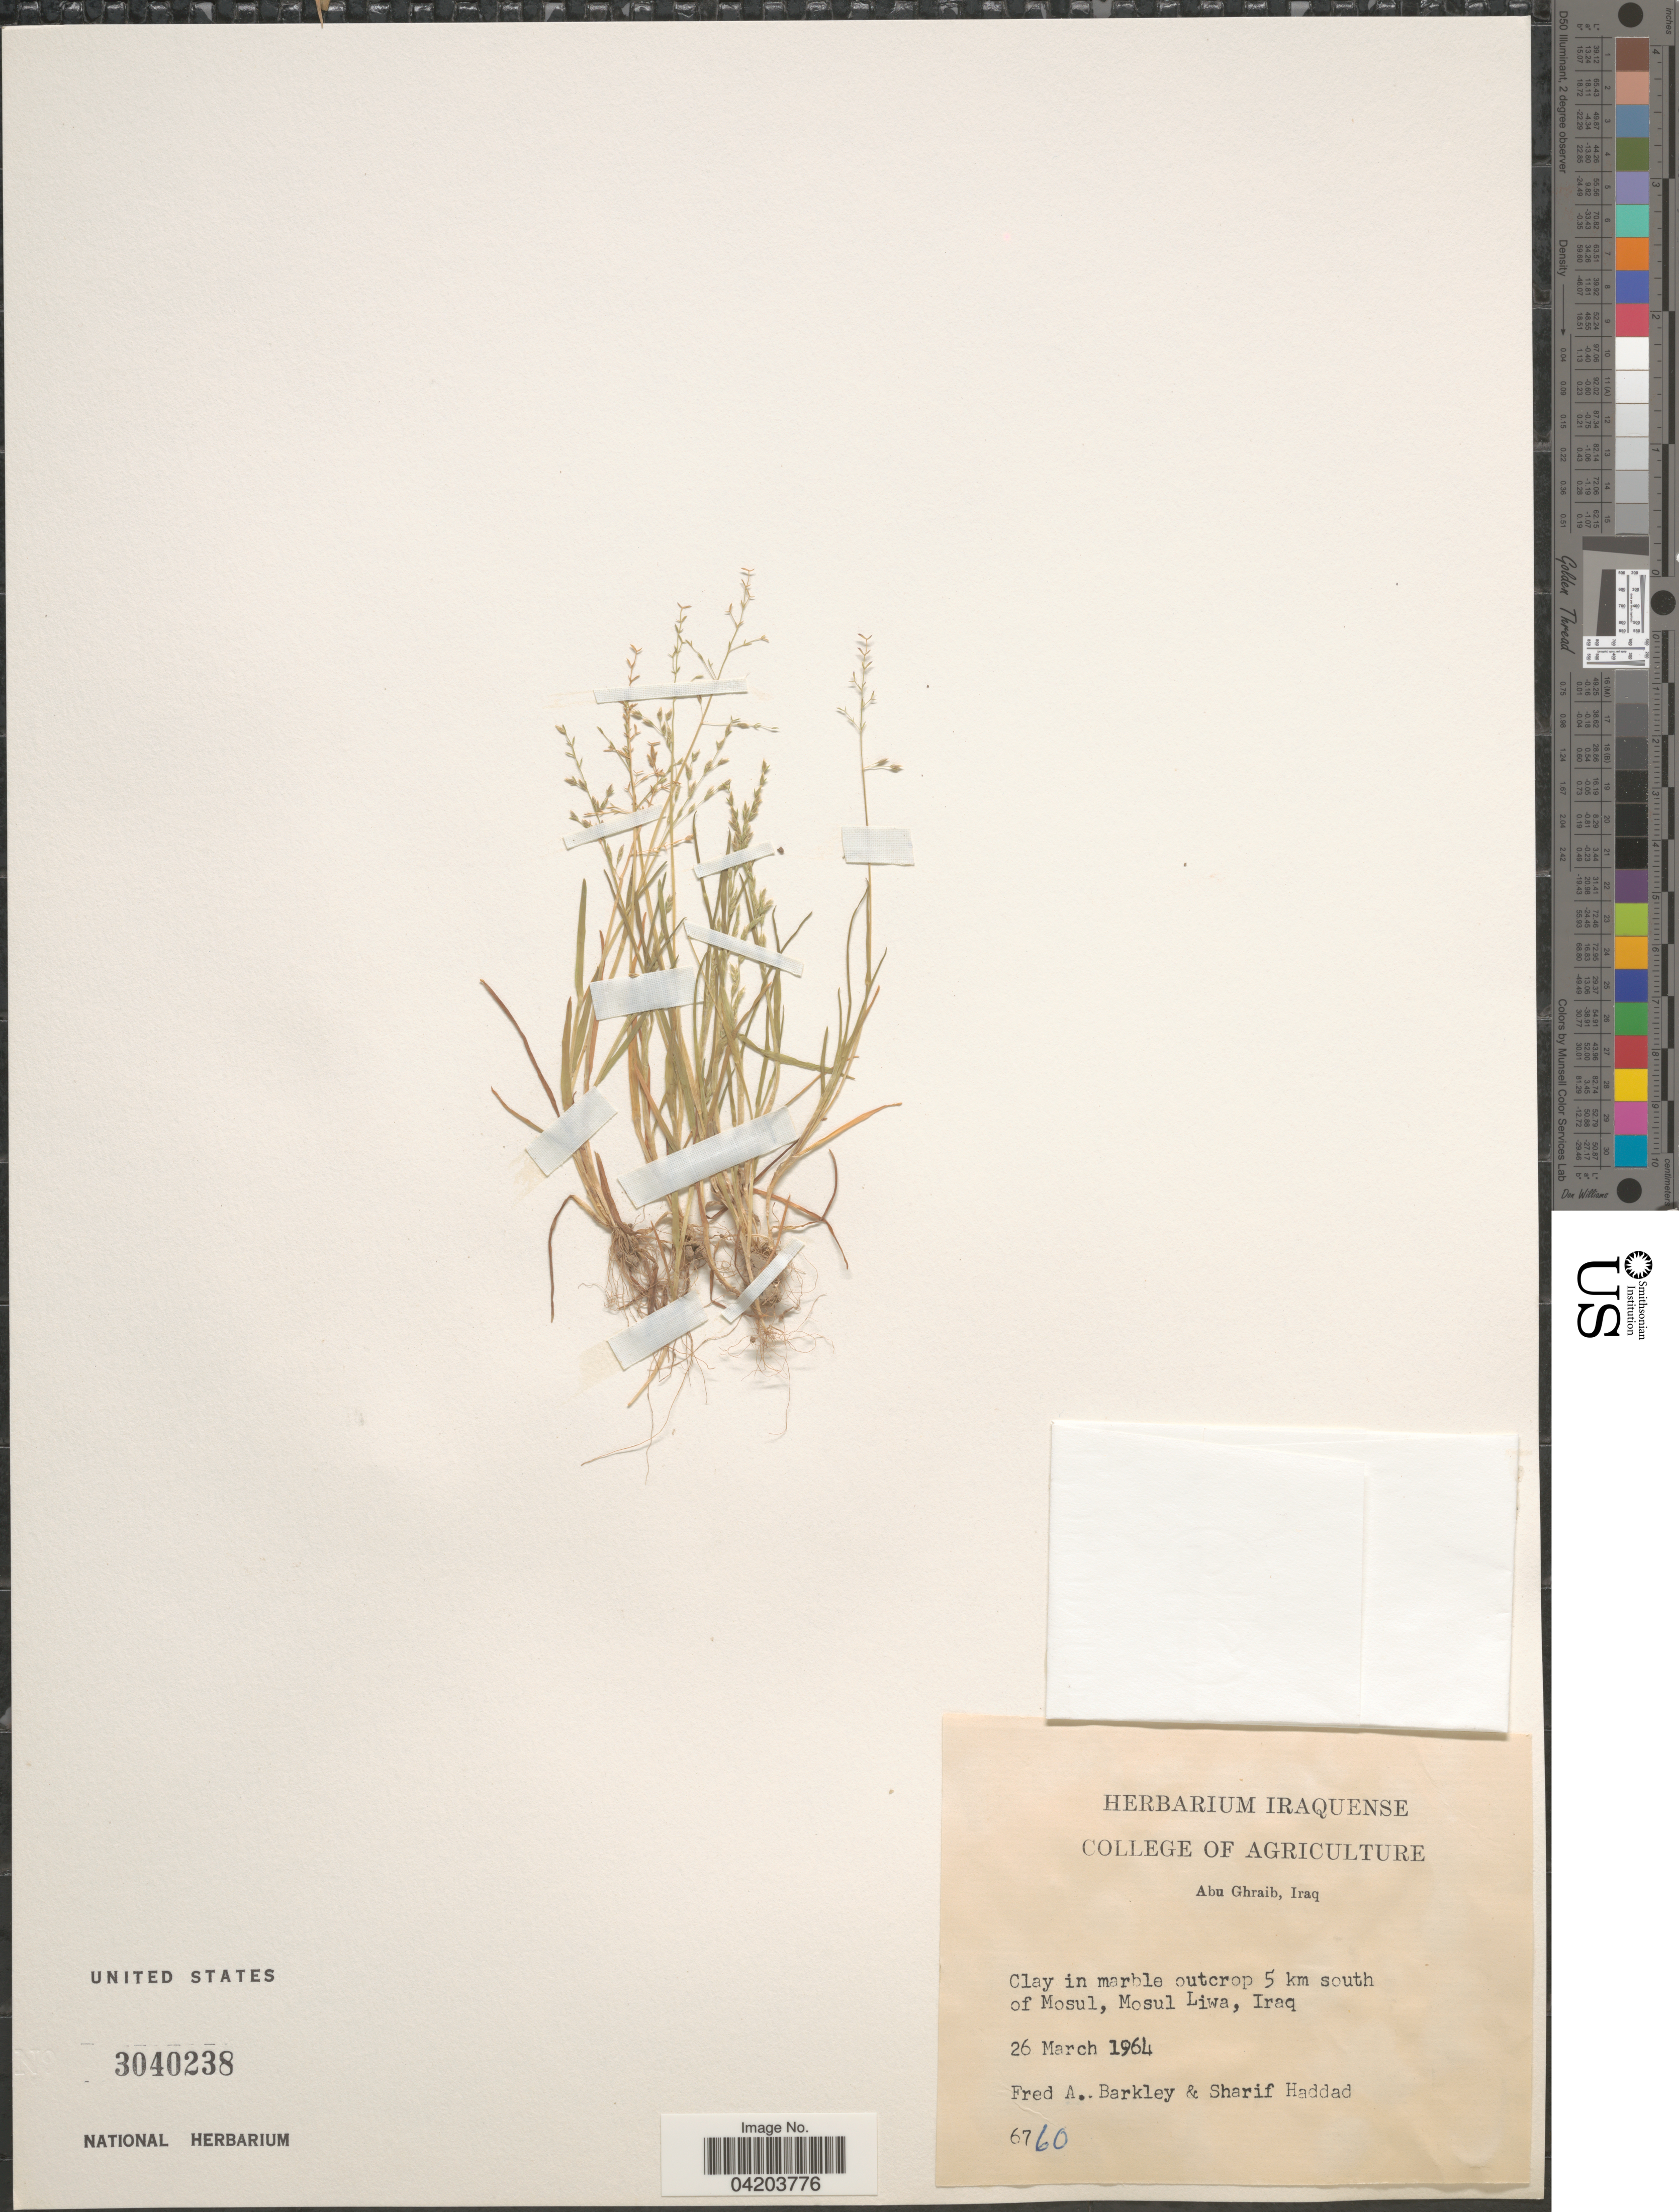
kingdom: Plantae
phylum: Tracheophyta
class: Liliopsida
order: Poales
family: Poaceae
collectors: F. A. Barkley & S. Haddad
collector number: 6760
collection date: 1964-03-26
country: Iraq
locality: Abu Ghraib. 5 km south of Mosul, Mosul Liwa.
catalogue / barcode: US 3040238